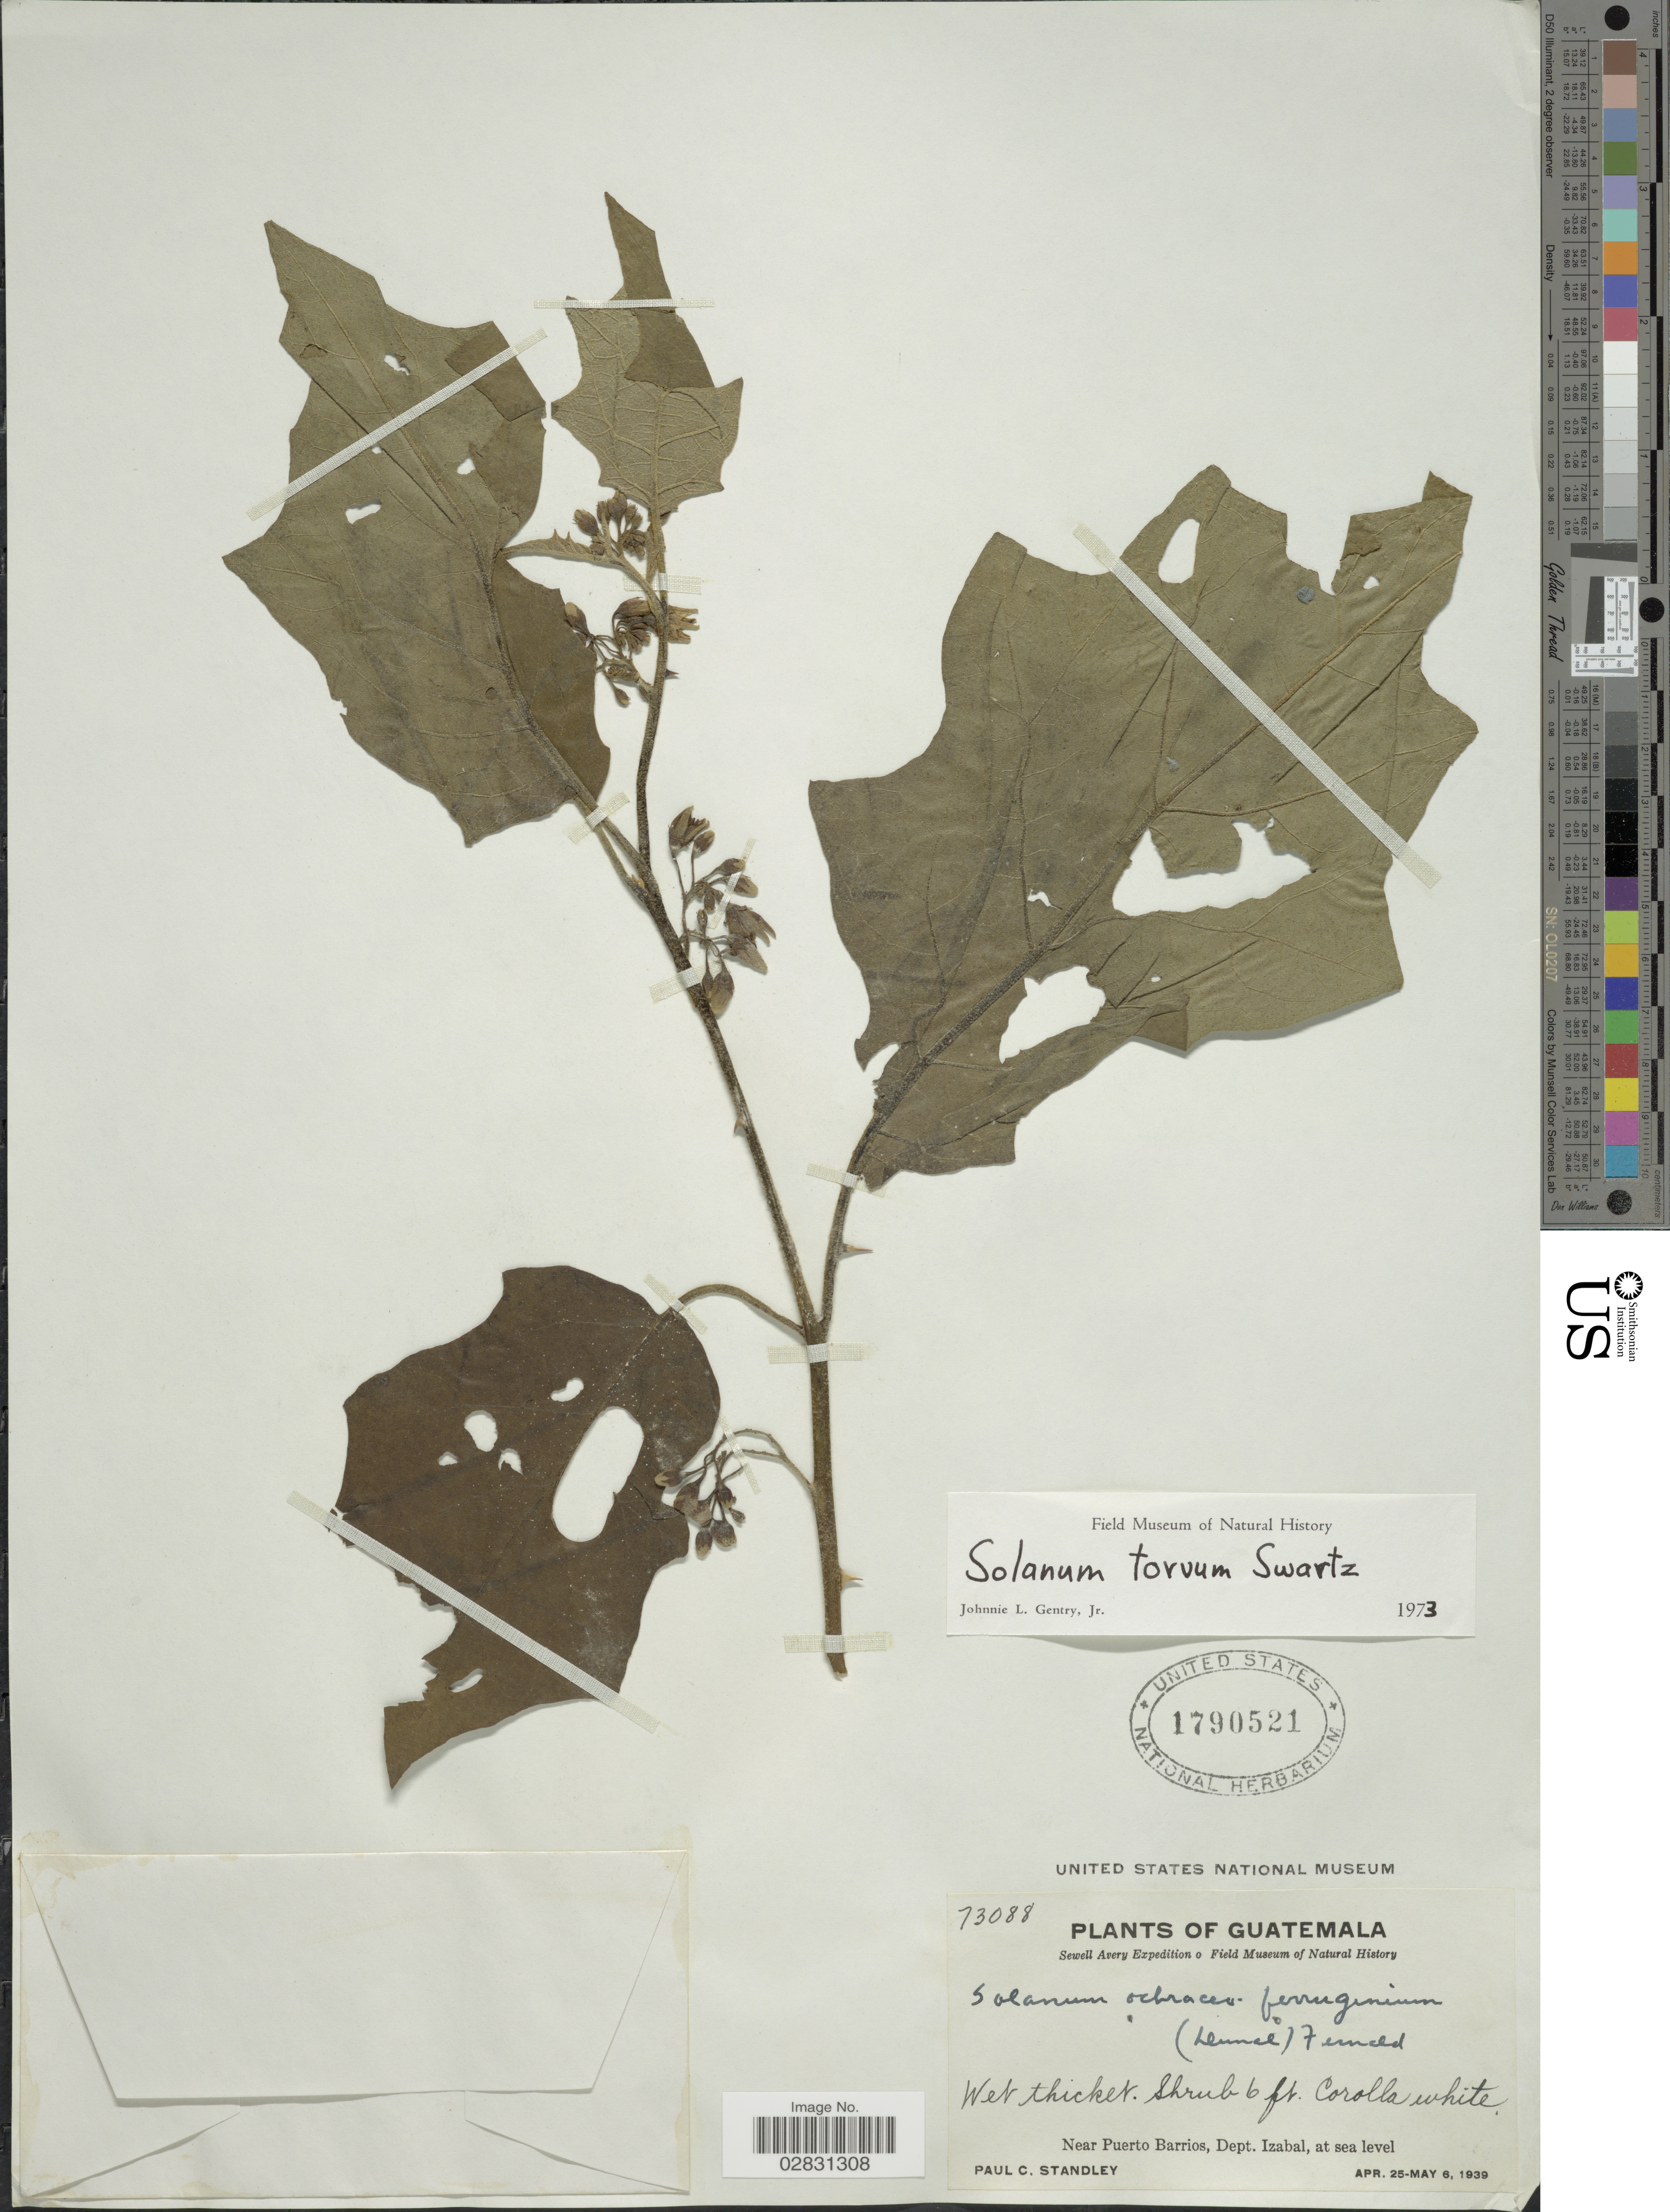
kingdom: Plantae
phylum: Tracheophyta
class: Magnoliopsida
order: Solanales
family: Solanaceae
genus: Solanum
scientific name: Solanum torvum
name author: Sw.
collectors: P. C. Standley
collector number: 73088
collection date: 1939-04-25/1939-05-06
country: Guatemala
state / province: Izabal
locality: Near Puerto Barrios, Dept. Izabal.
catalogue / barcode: US 1790521